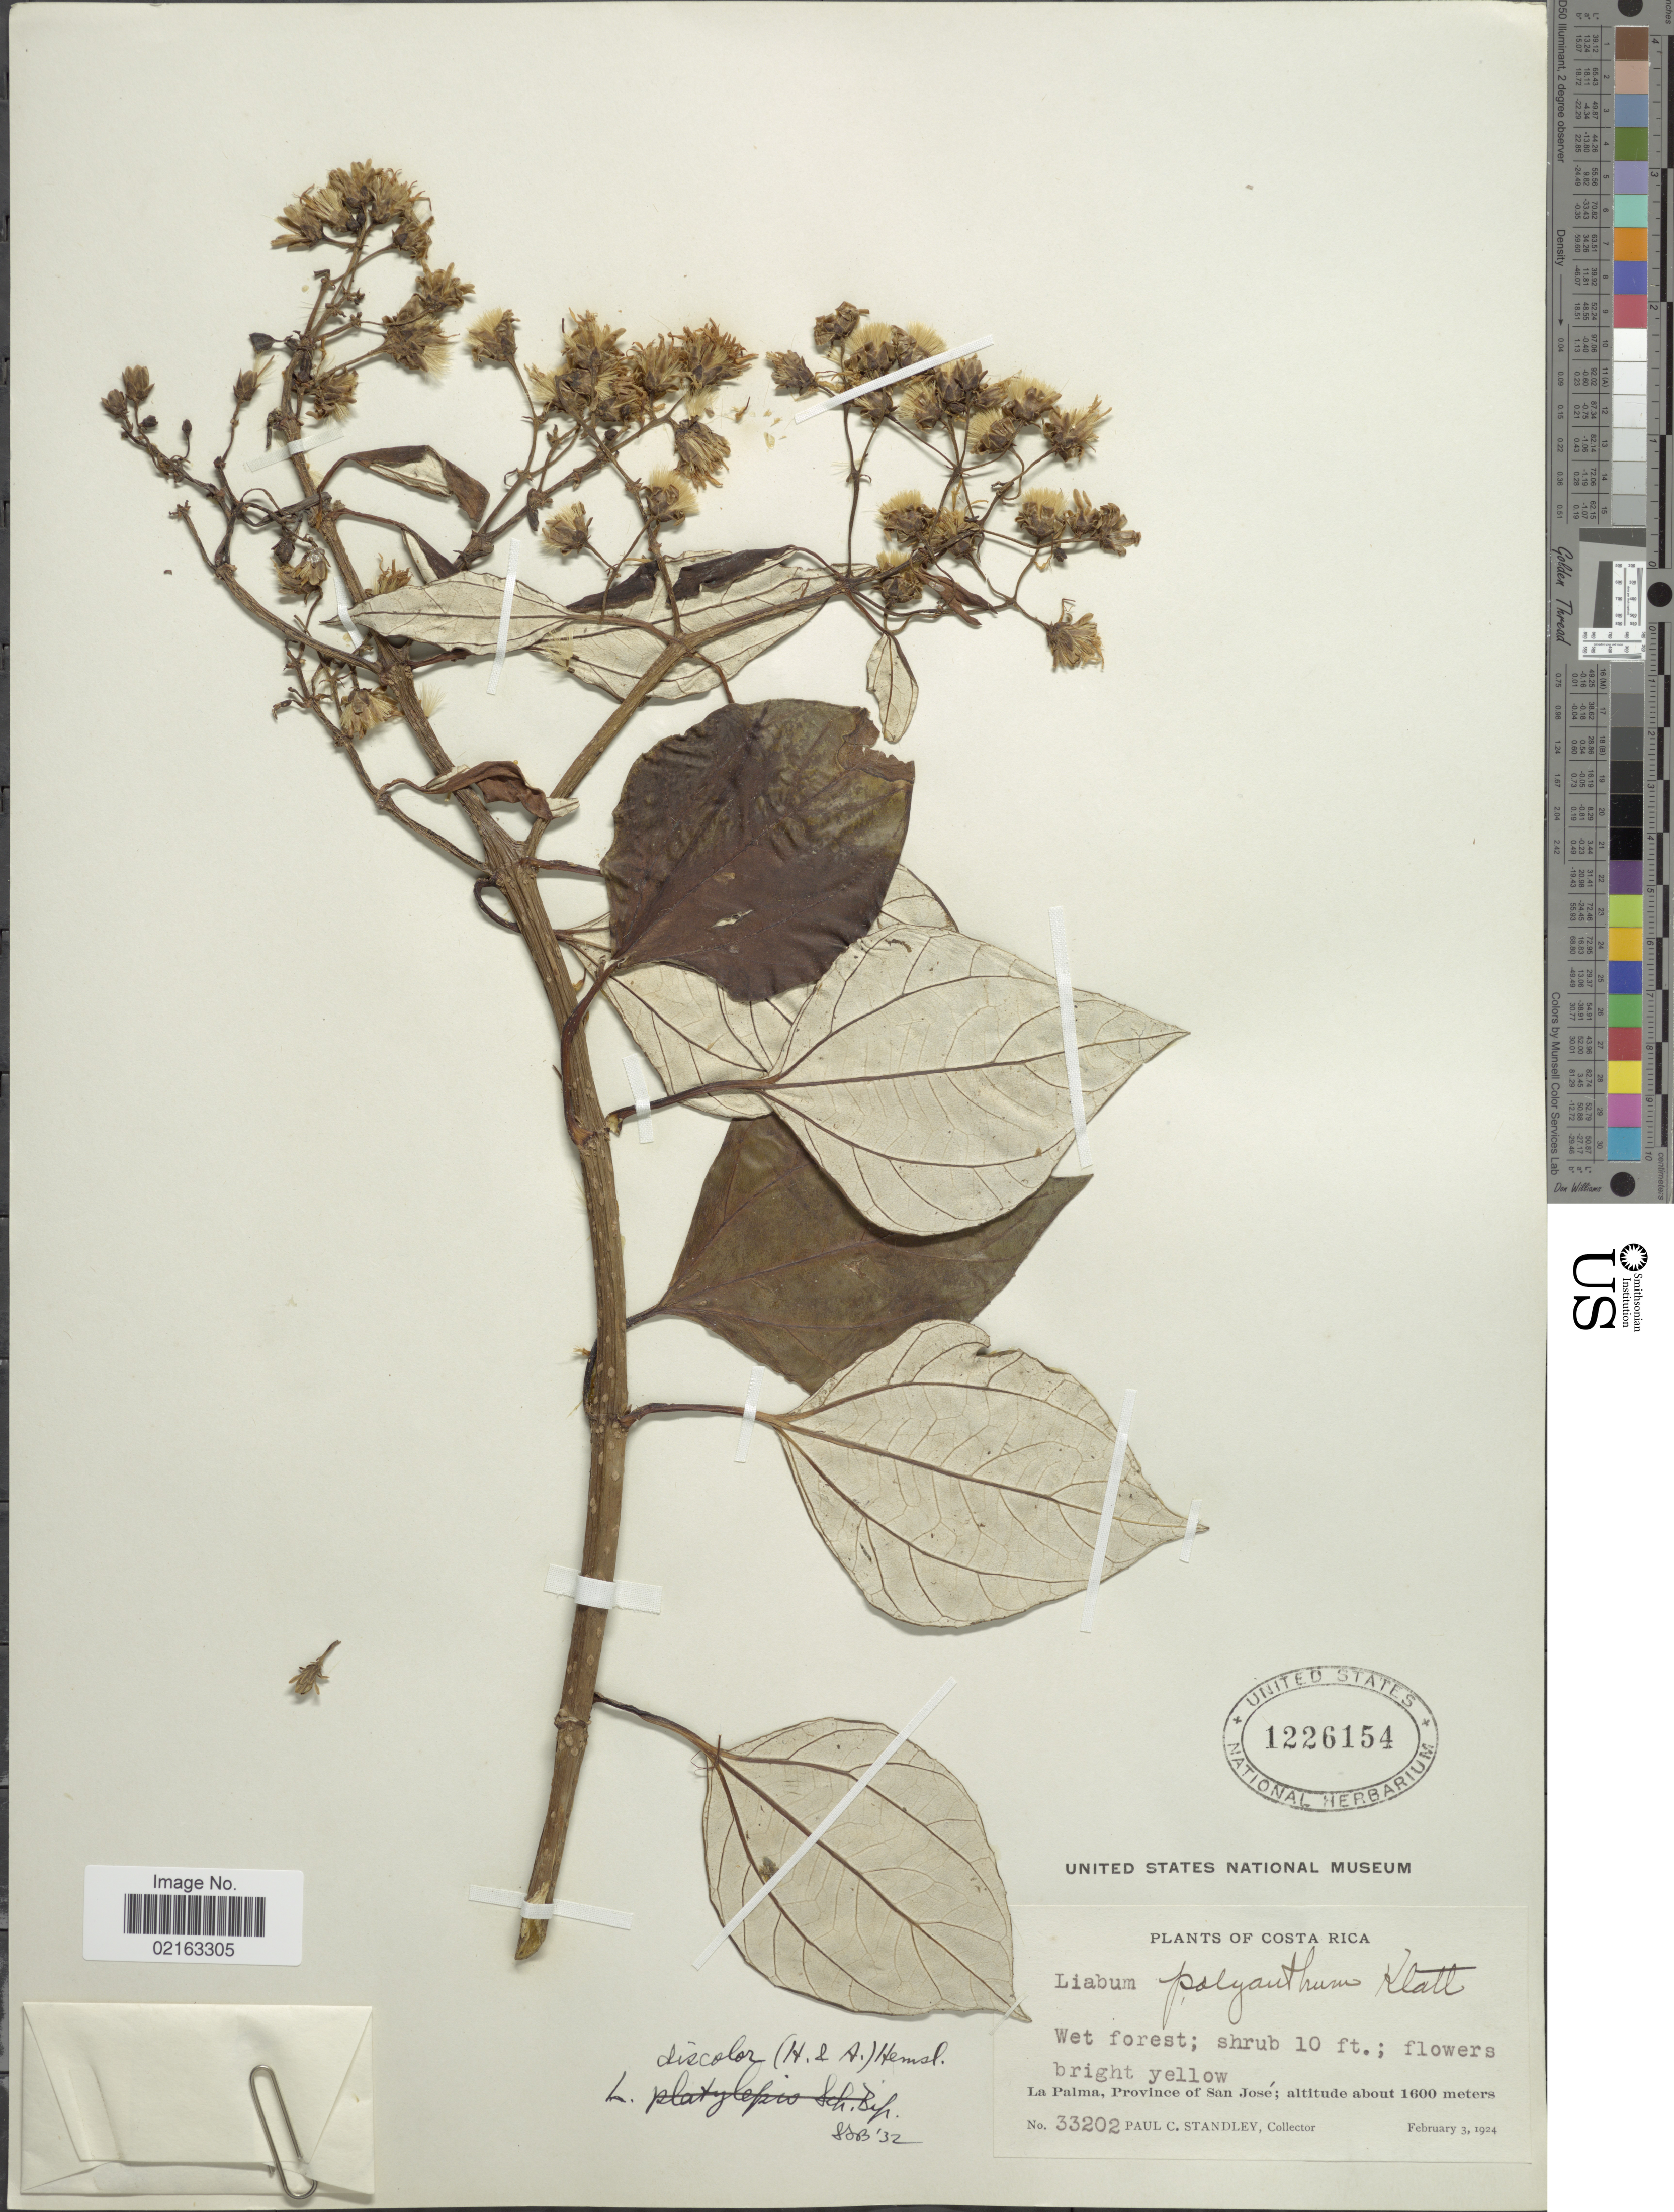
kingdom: Plantae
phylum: Tracheophyta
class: Magnoliopsida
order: Asterales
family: Asteraceae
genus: Sinclairia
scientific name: Sinclairia discolor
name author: Hook. & Arn.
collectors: P. C. Standley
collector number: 33202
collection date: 1924-02-03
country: Costa Rica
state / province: San José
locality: La Palma, Province of San José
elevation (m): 1600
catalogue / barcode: US 1226154